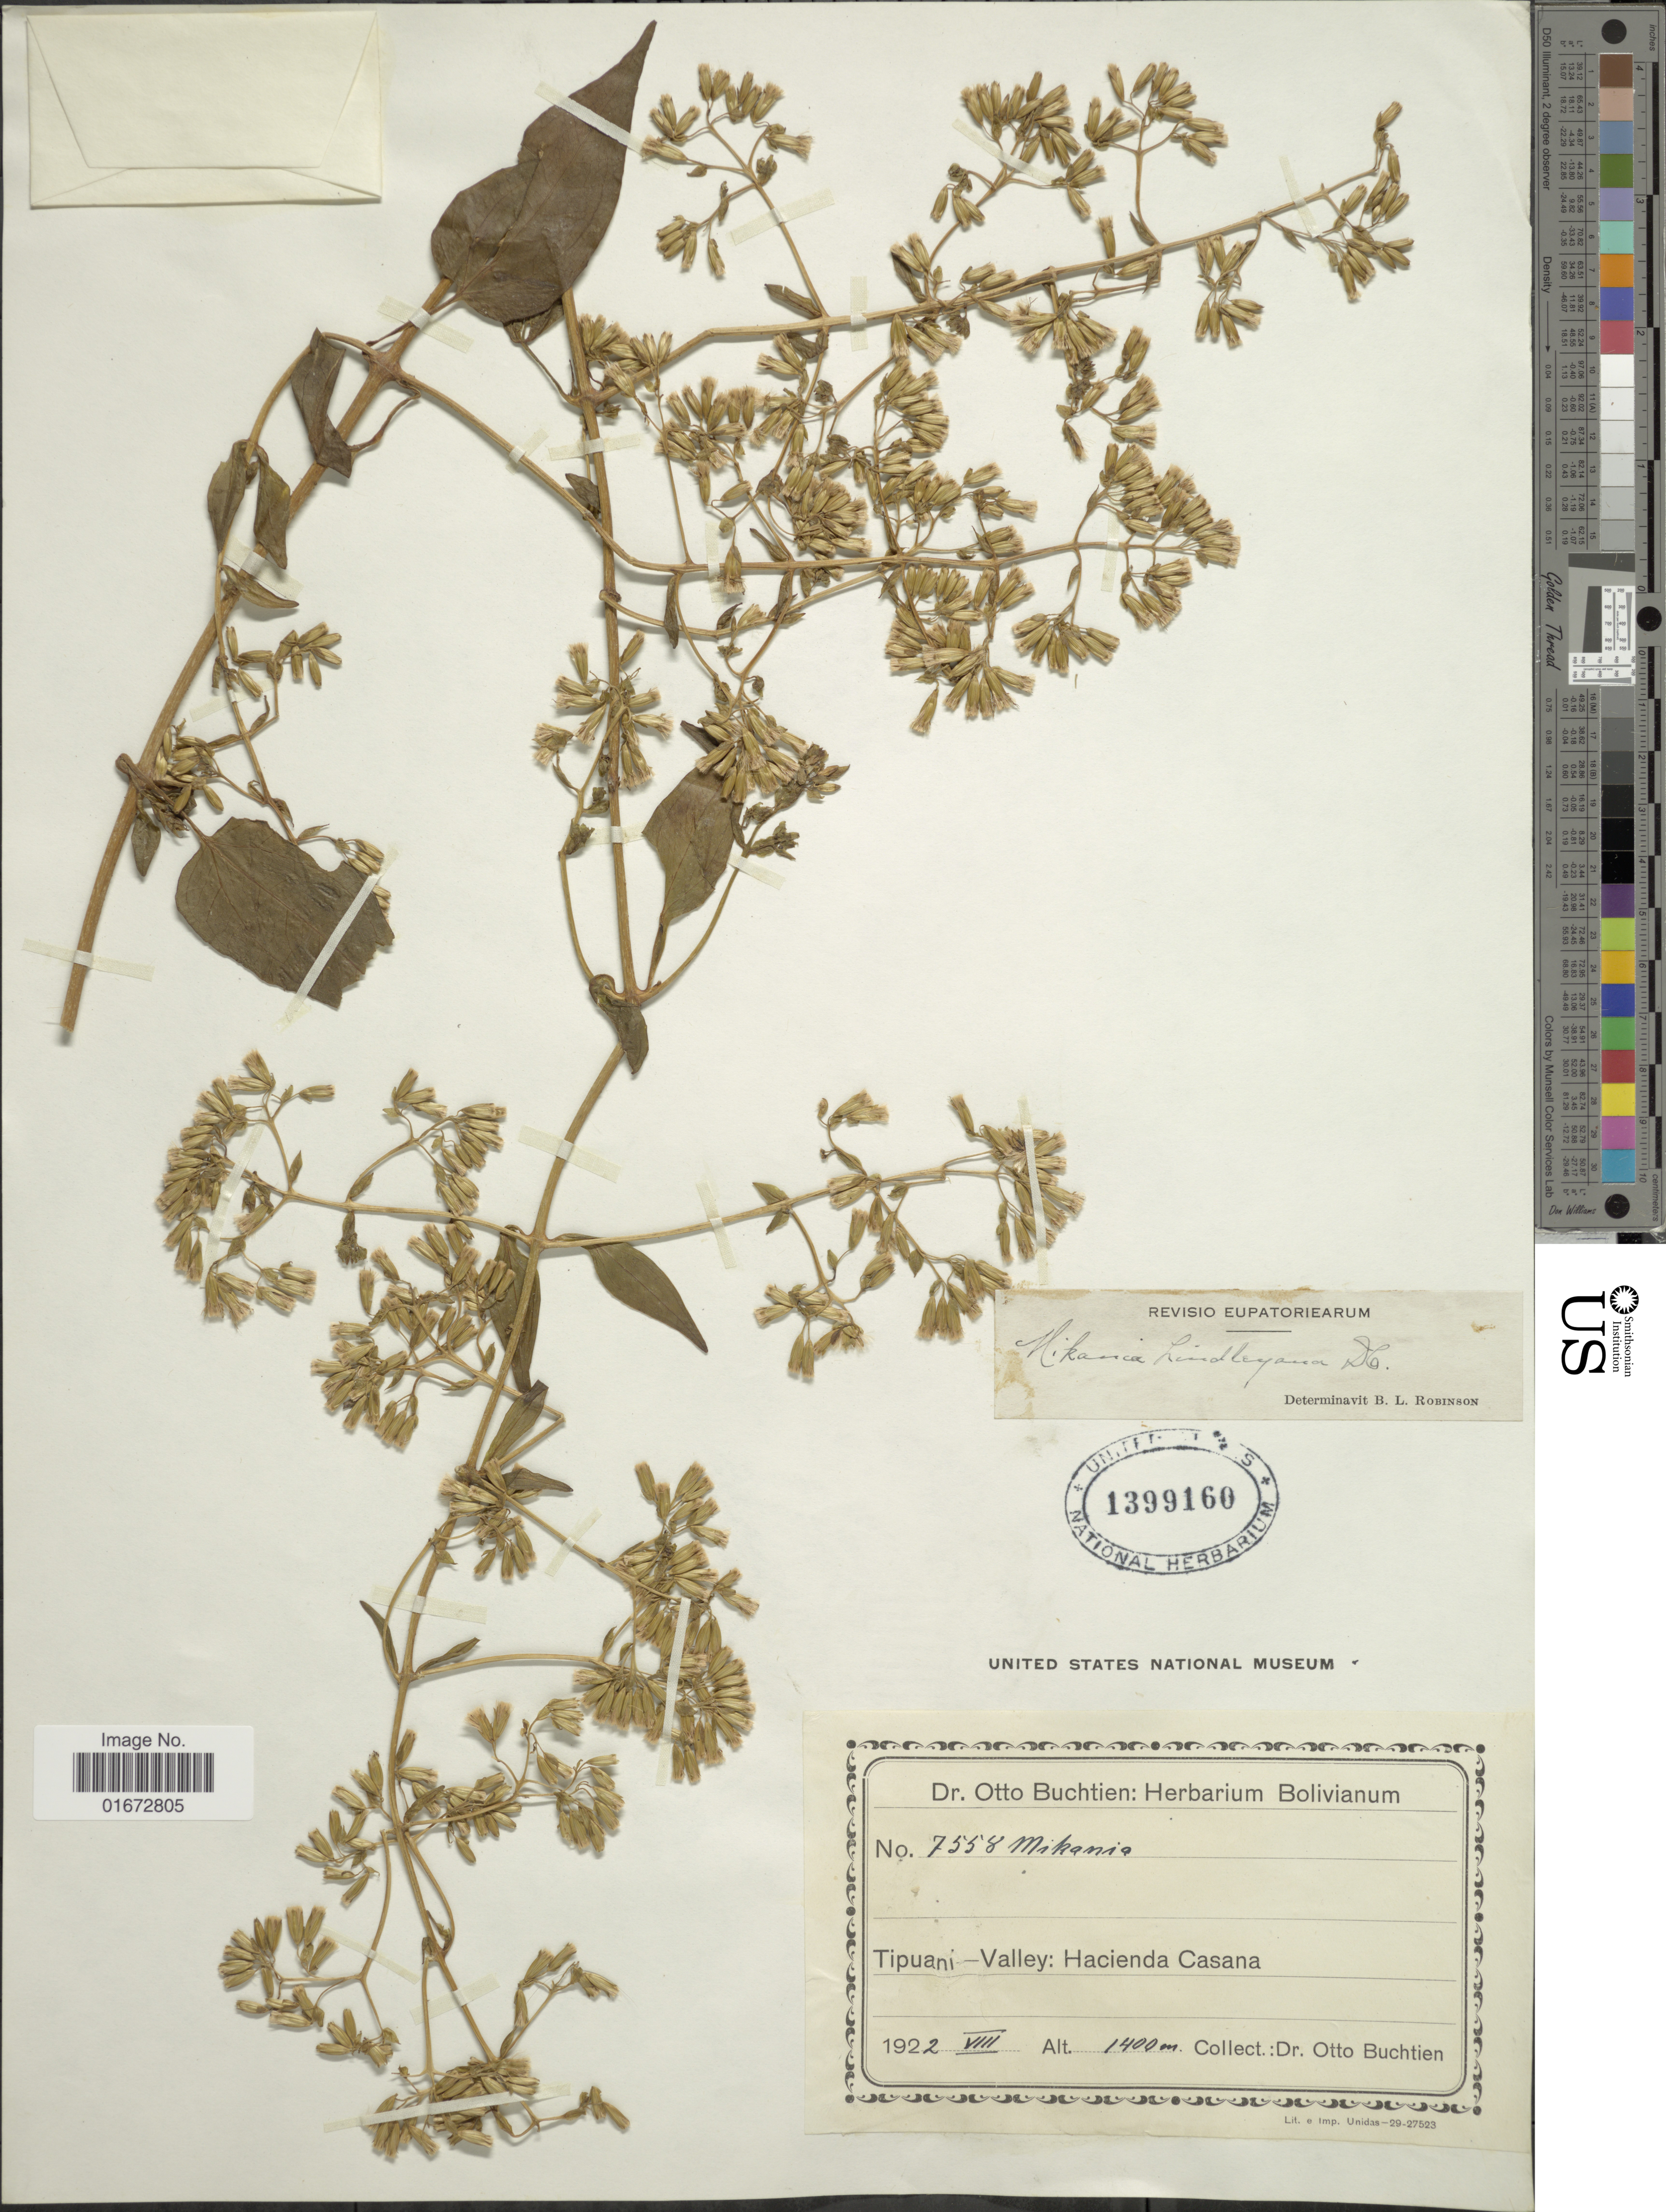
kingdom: Plantae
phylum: Tracheophyta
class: Magnoliopsida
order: Asterales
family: Asteraceae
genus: Mikania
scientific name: Mikania lindleyana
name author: DC.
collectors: O. Buchtien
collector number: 7558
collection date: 1922-08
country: Bolivia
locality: Tipuani - Valley: hacienda Casana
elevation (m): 1400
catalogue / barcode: US 1399160